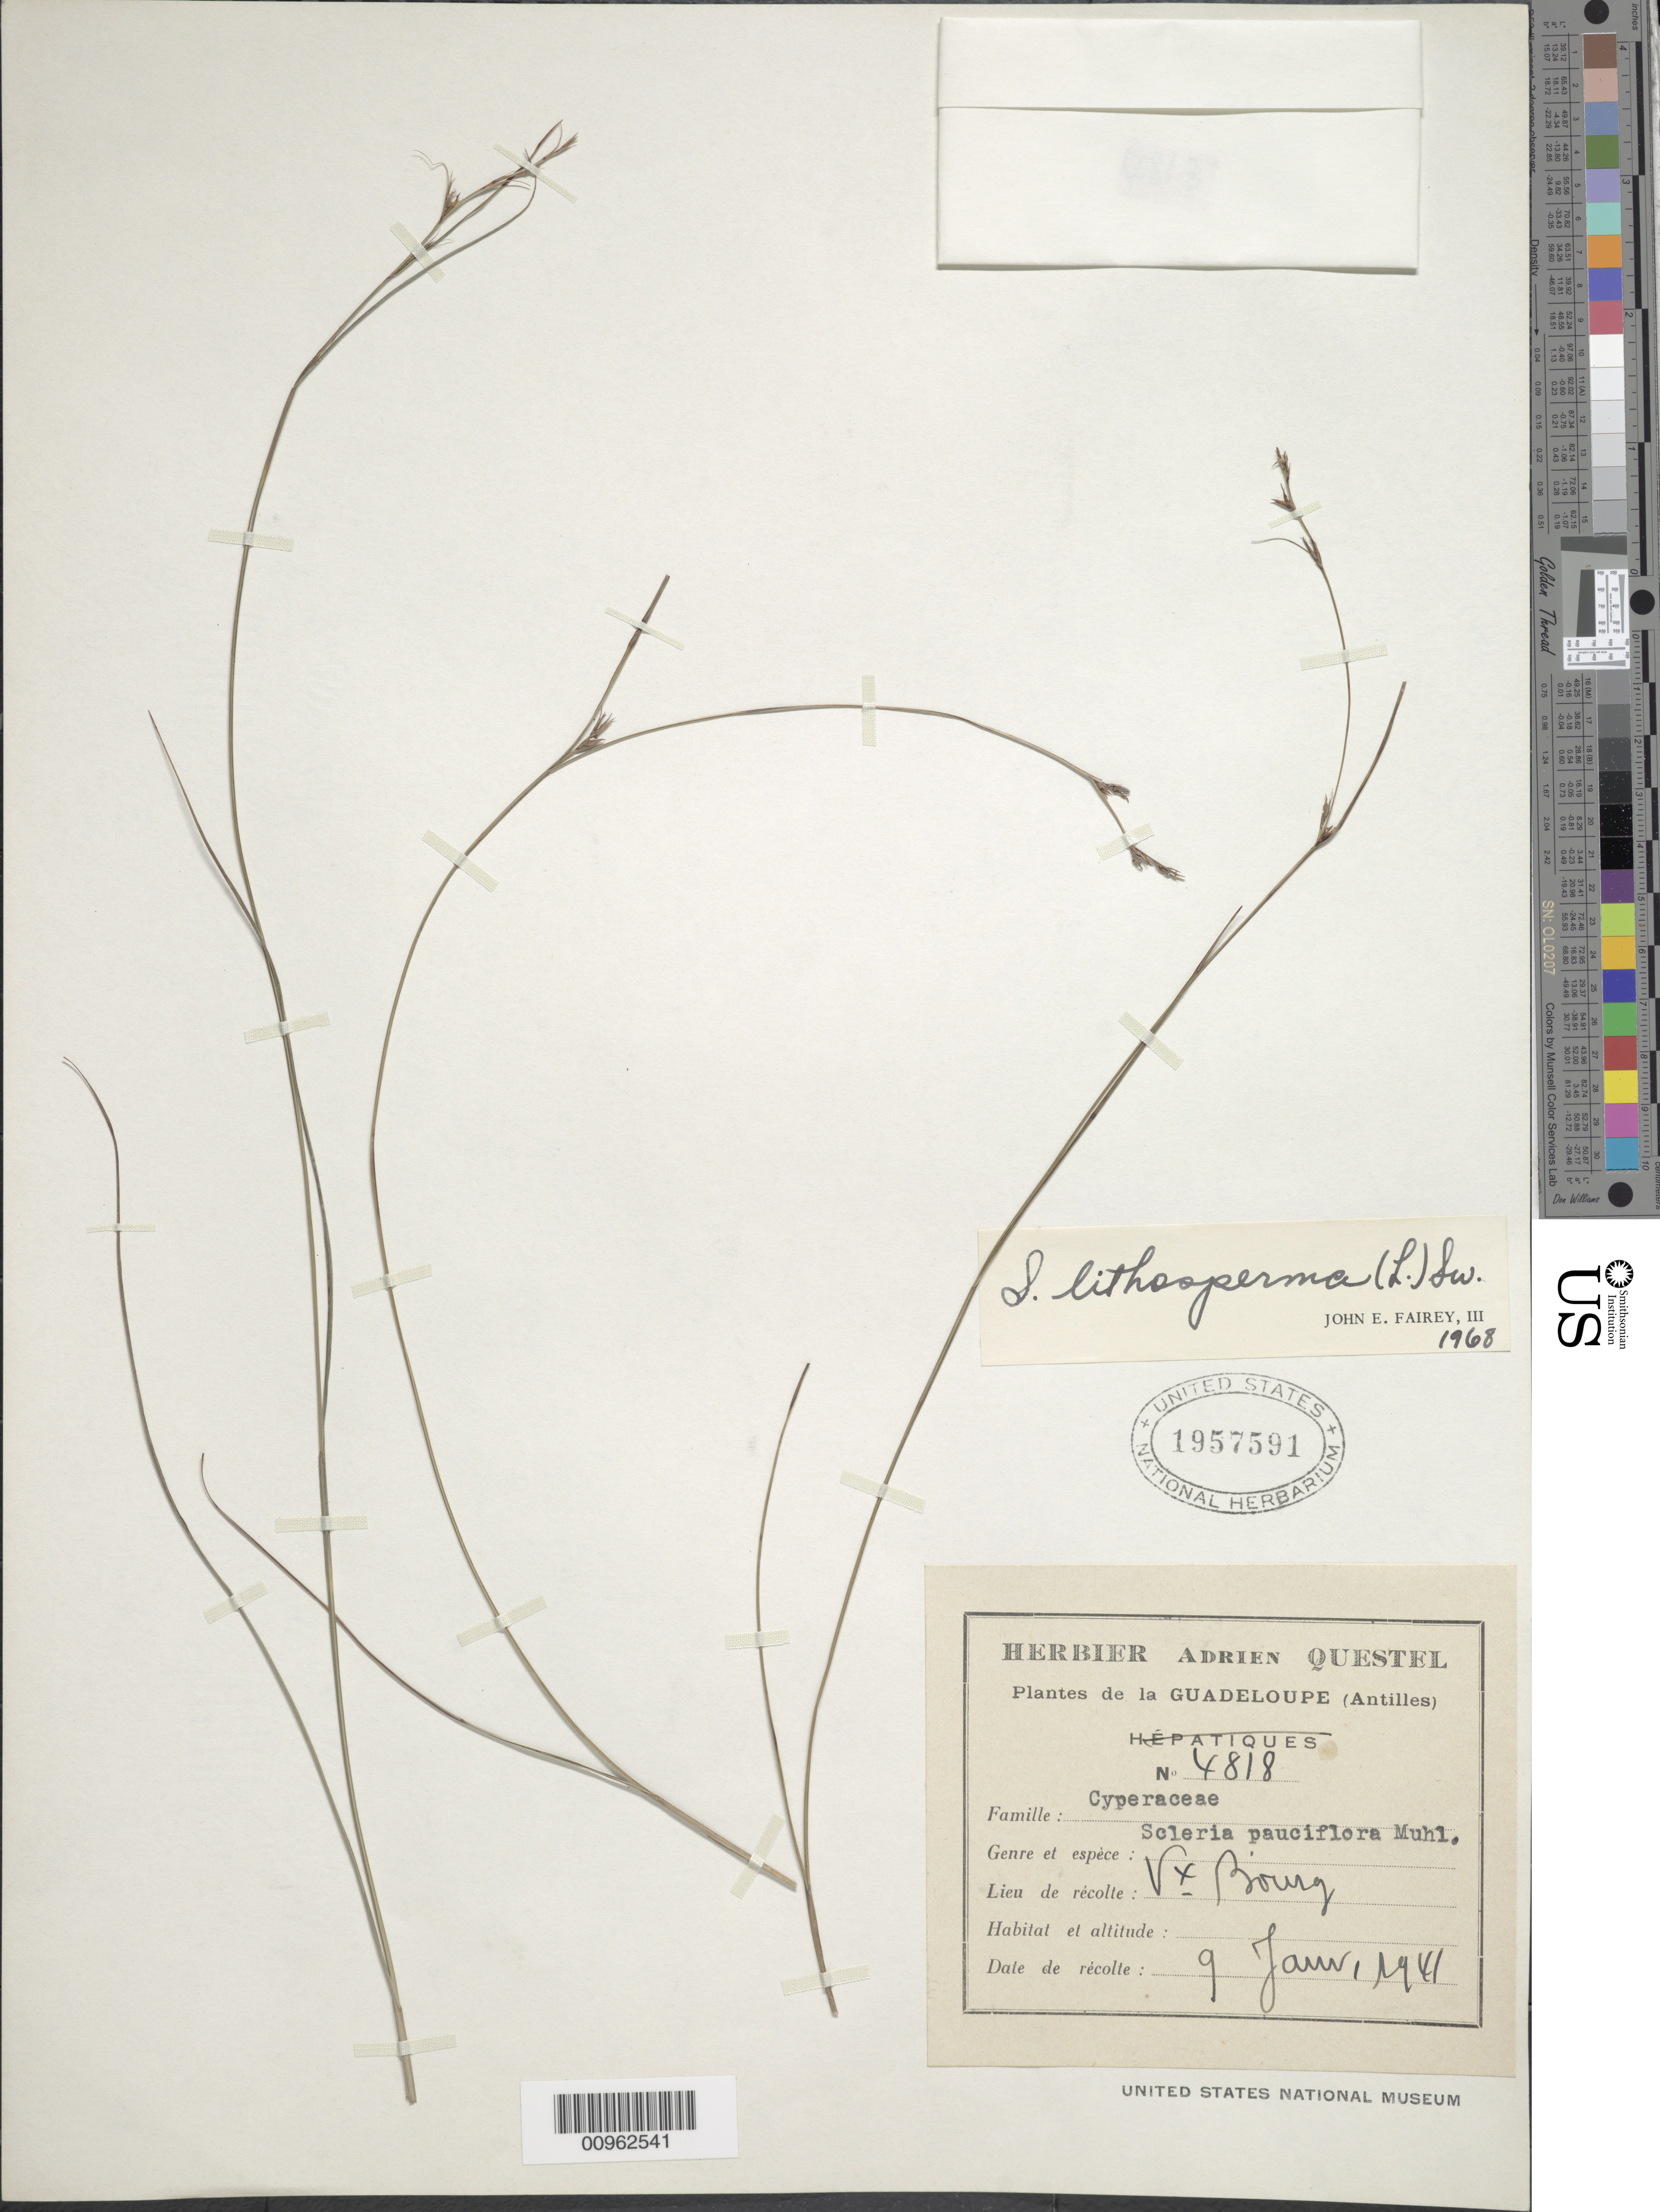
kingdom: Plantae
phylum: Tracheophyta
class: Liliopsida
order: Poales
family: Cyperaceae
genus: Scleria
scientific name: Scleria lithosperma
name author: (L.) Sw.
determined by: Fairey, J. E., III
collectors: A. Questel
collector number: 4818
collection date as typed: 09 Jan 1941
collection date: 1941-01-09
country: Guadeloupe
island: Basse Terre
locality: Vieux Bourg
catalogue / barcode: US 1957591